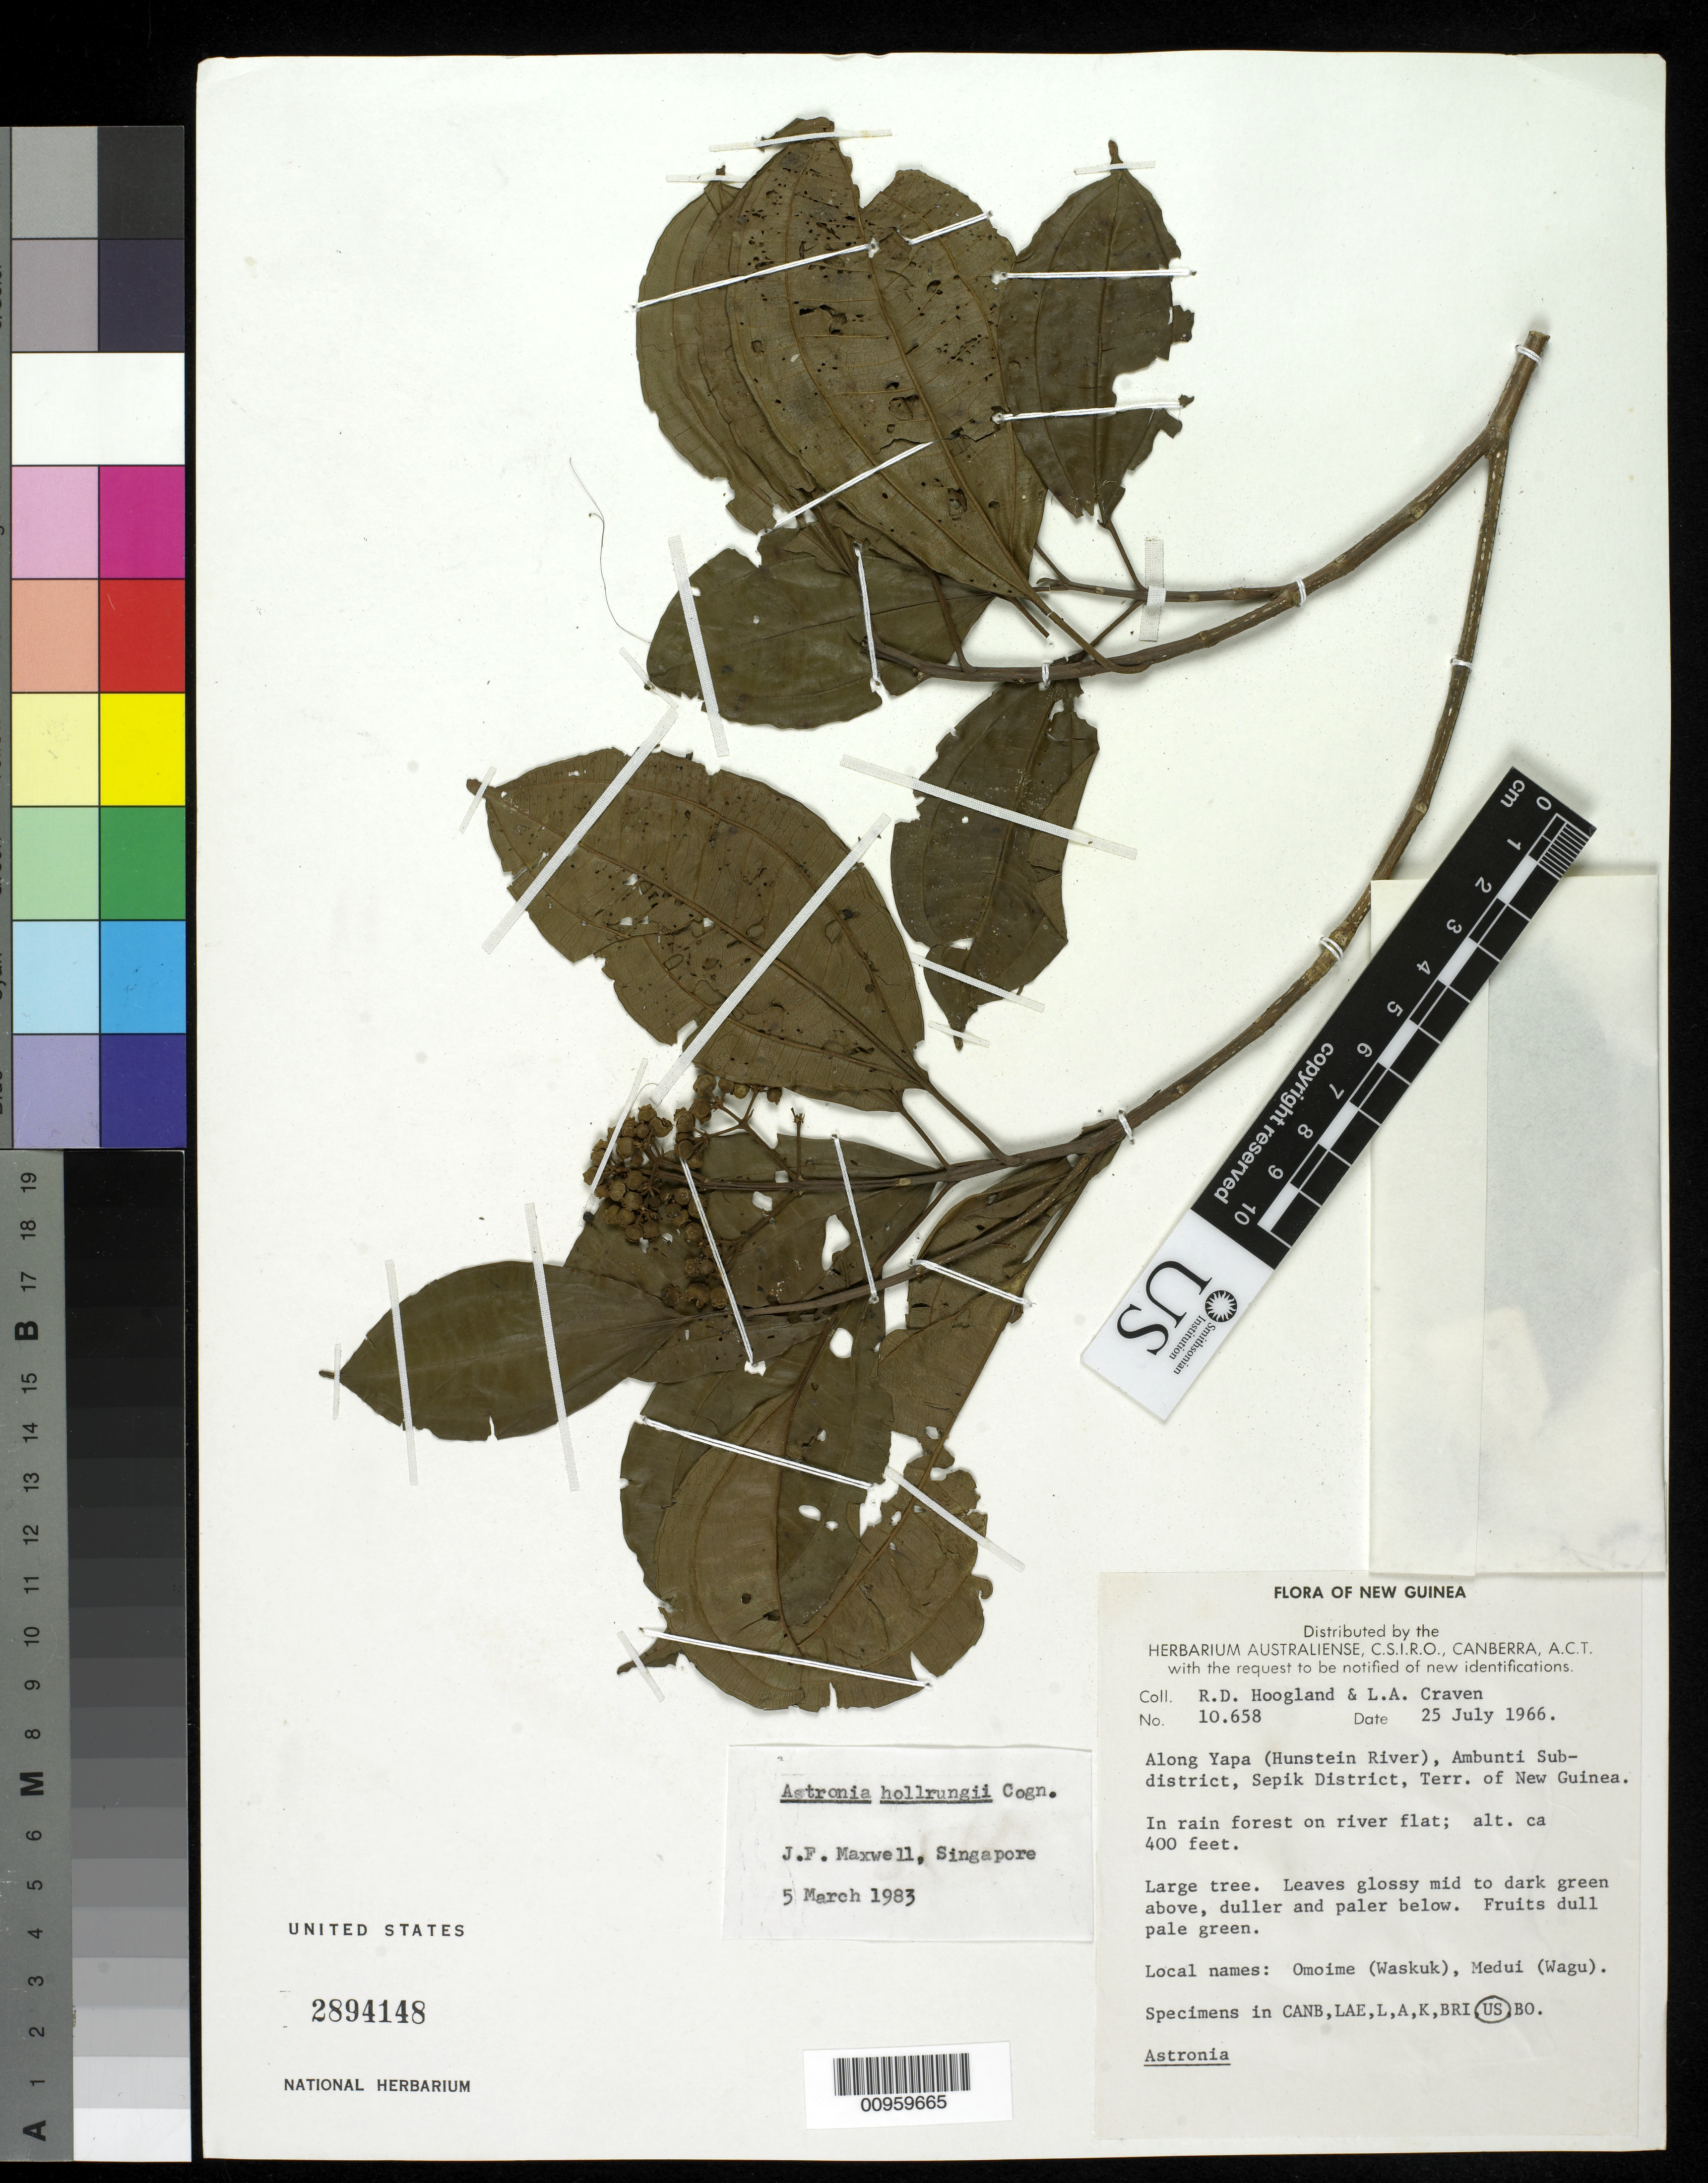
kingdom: Plantae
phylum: Tracheophyta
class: Magnoliopsida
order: Myrtales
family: Melastomataceae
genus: Astronia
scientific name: Astronia hollrungii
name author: Cogn.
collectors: R. D. Hoogland & L. A. Craven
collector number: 10658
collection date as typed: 25 Jul 1966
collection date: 1966-07-25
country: Papua New Guinea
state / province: East Sepik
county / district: Ambunti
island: New Guinea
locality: Along Yapa (Hunstein River)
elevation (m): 122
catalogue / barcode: US 2894148